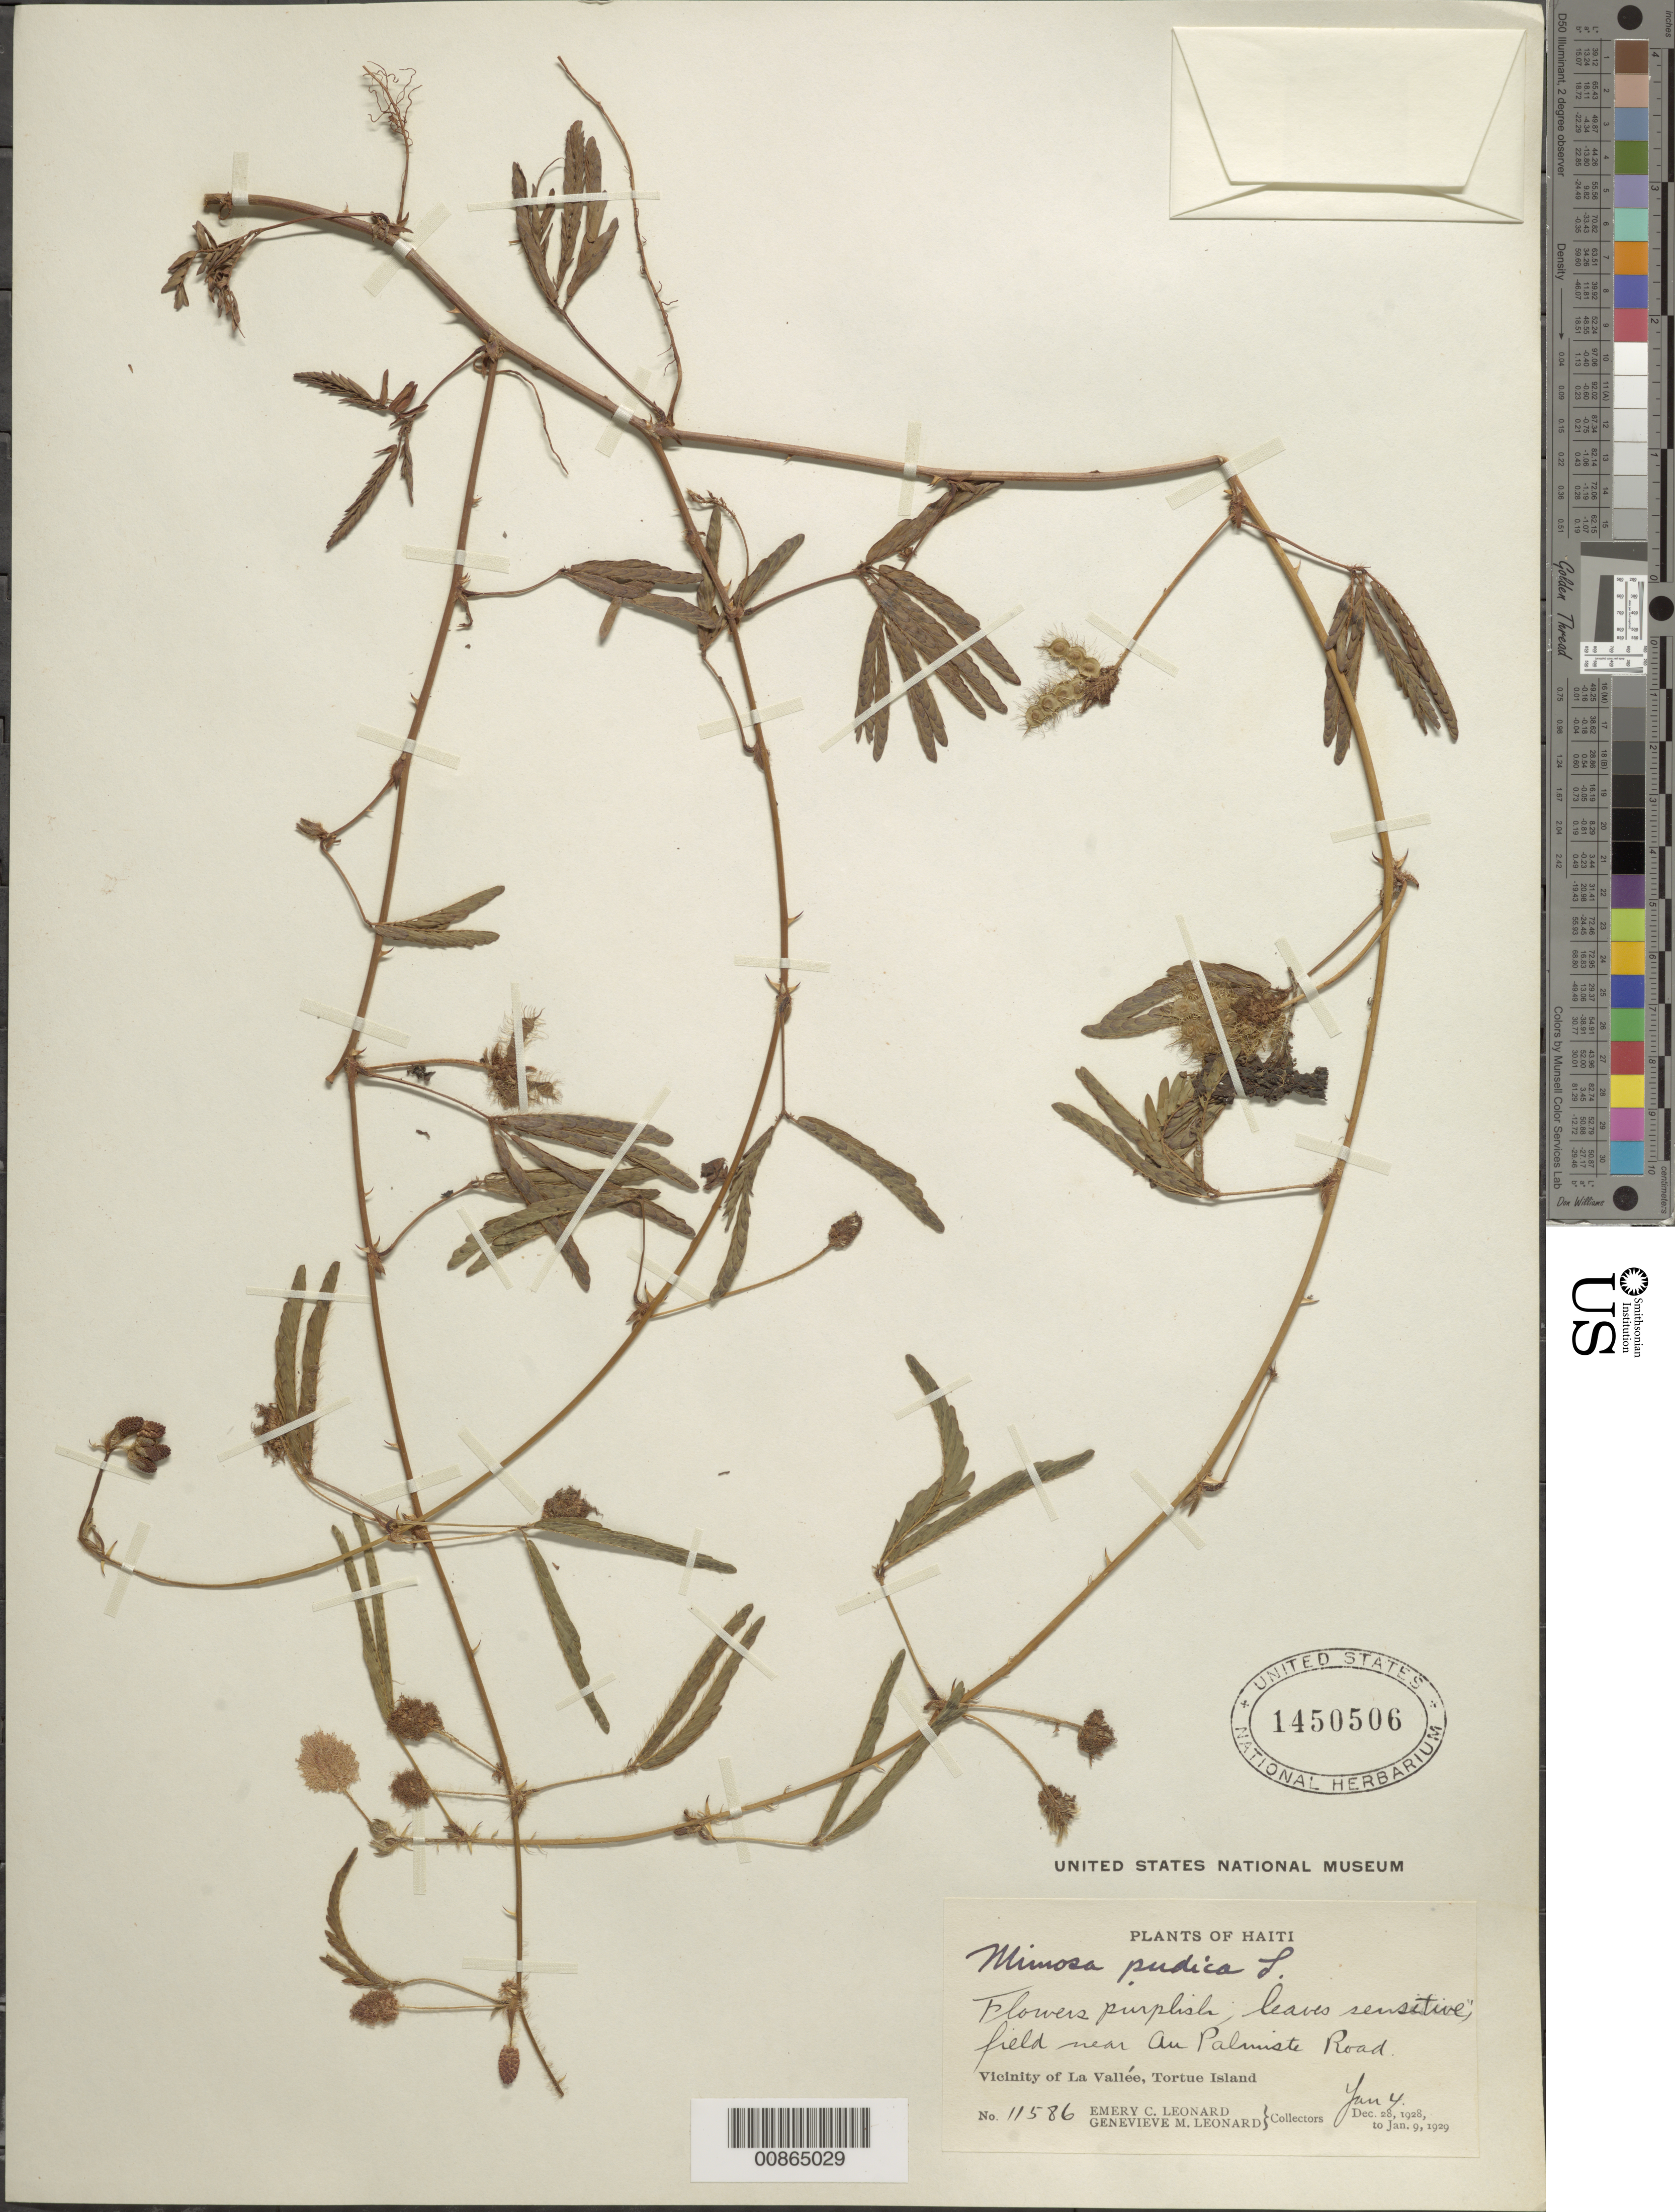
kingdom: Plantae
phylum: Tracheophyta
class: Magnoliopsida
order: Fabales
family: Fabaceae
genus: Mimosa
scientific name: Mimosa pudica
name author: L.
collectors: E. C. Leonard & G. M. Leonard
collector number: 11586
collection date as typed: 04 Jan 1929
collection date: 1929-01-04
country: Haiti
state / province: Nord-Óuest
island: Île de la Tortue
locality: Vicinity of La Vallée, Tortue Island. Field near Au Palmiste Road.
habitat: Field.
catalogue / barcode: US 1450506